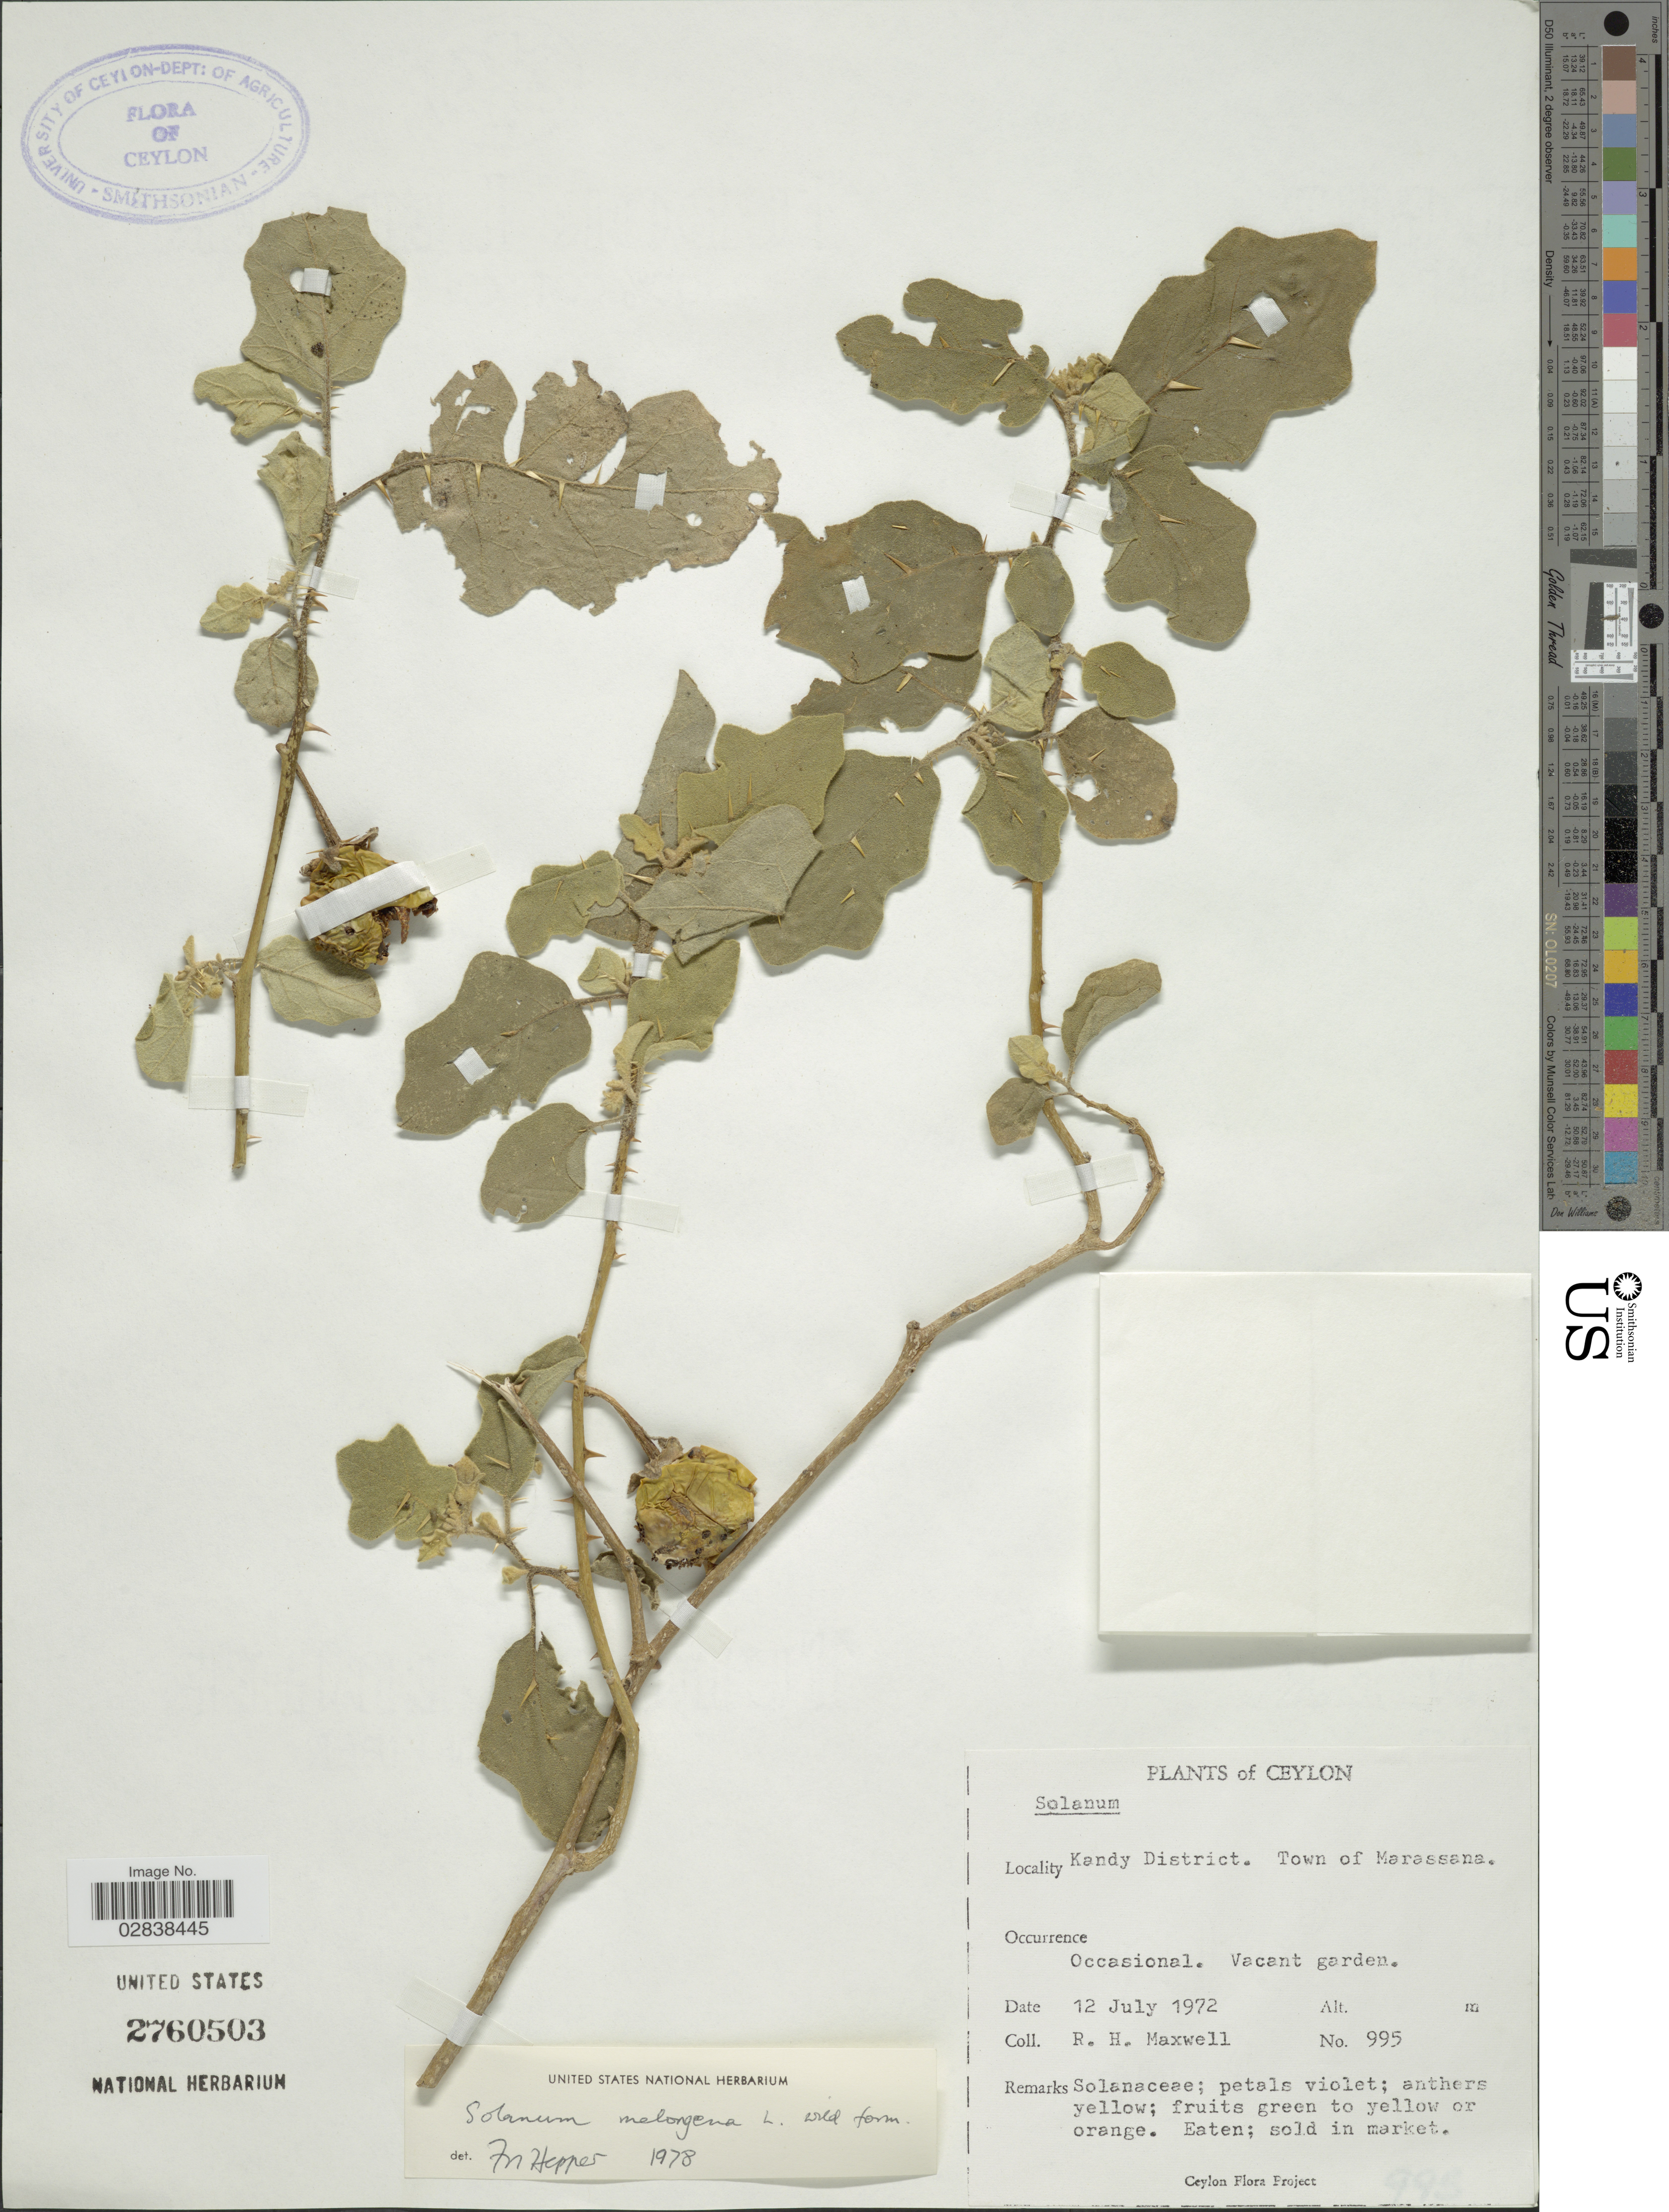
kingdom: Plantae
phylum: Tracheophyta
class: Magnoliopsida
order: Solanales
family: Solanaceae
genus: Solanum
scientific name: Solanum melongena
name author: L.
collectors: R. Maxwell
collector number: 995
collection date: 1972-07-12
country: Sri Lanka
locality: Ceylon, Kandy District, Town of Marassana.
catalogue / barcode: US 2760503